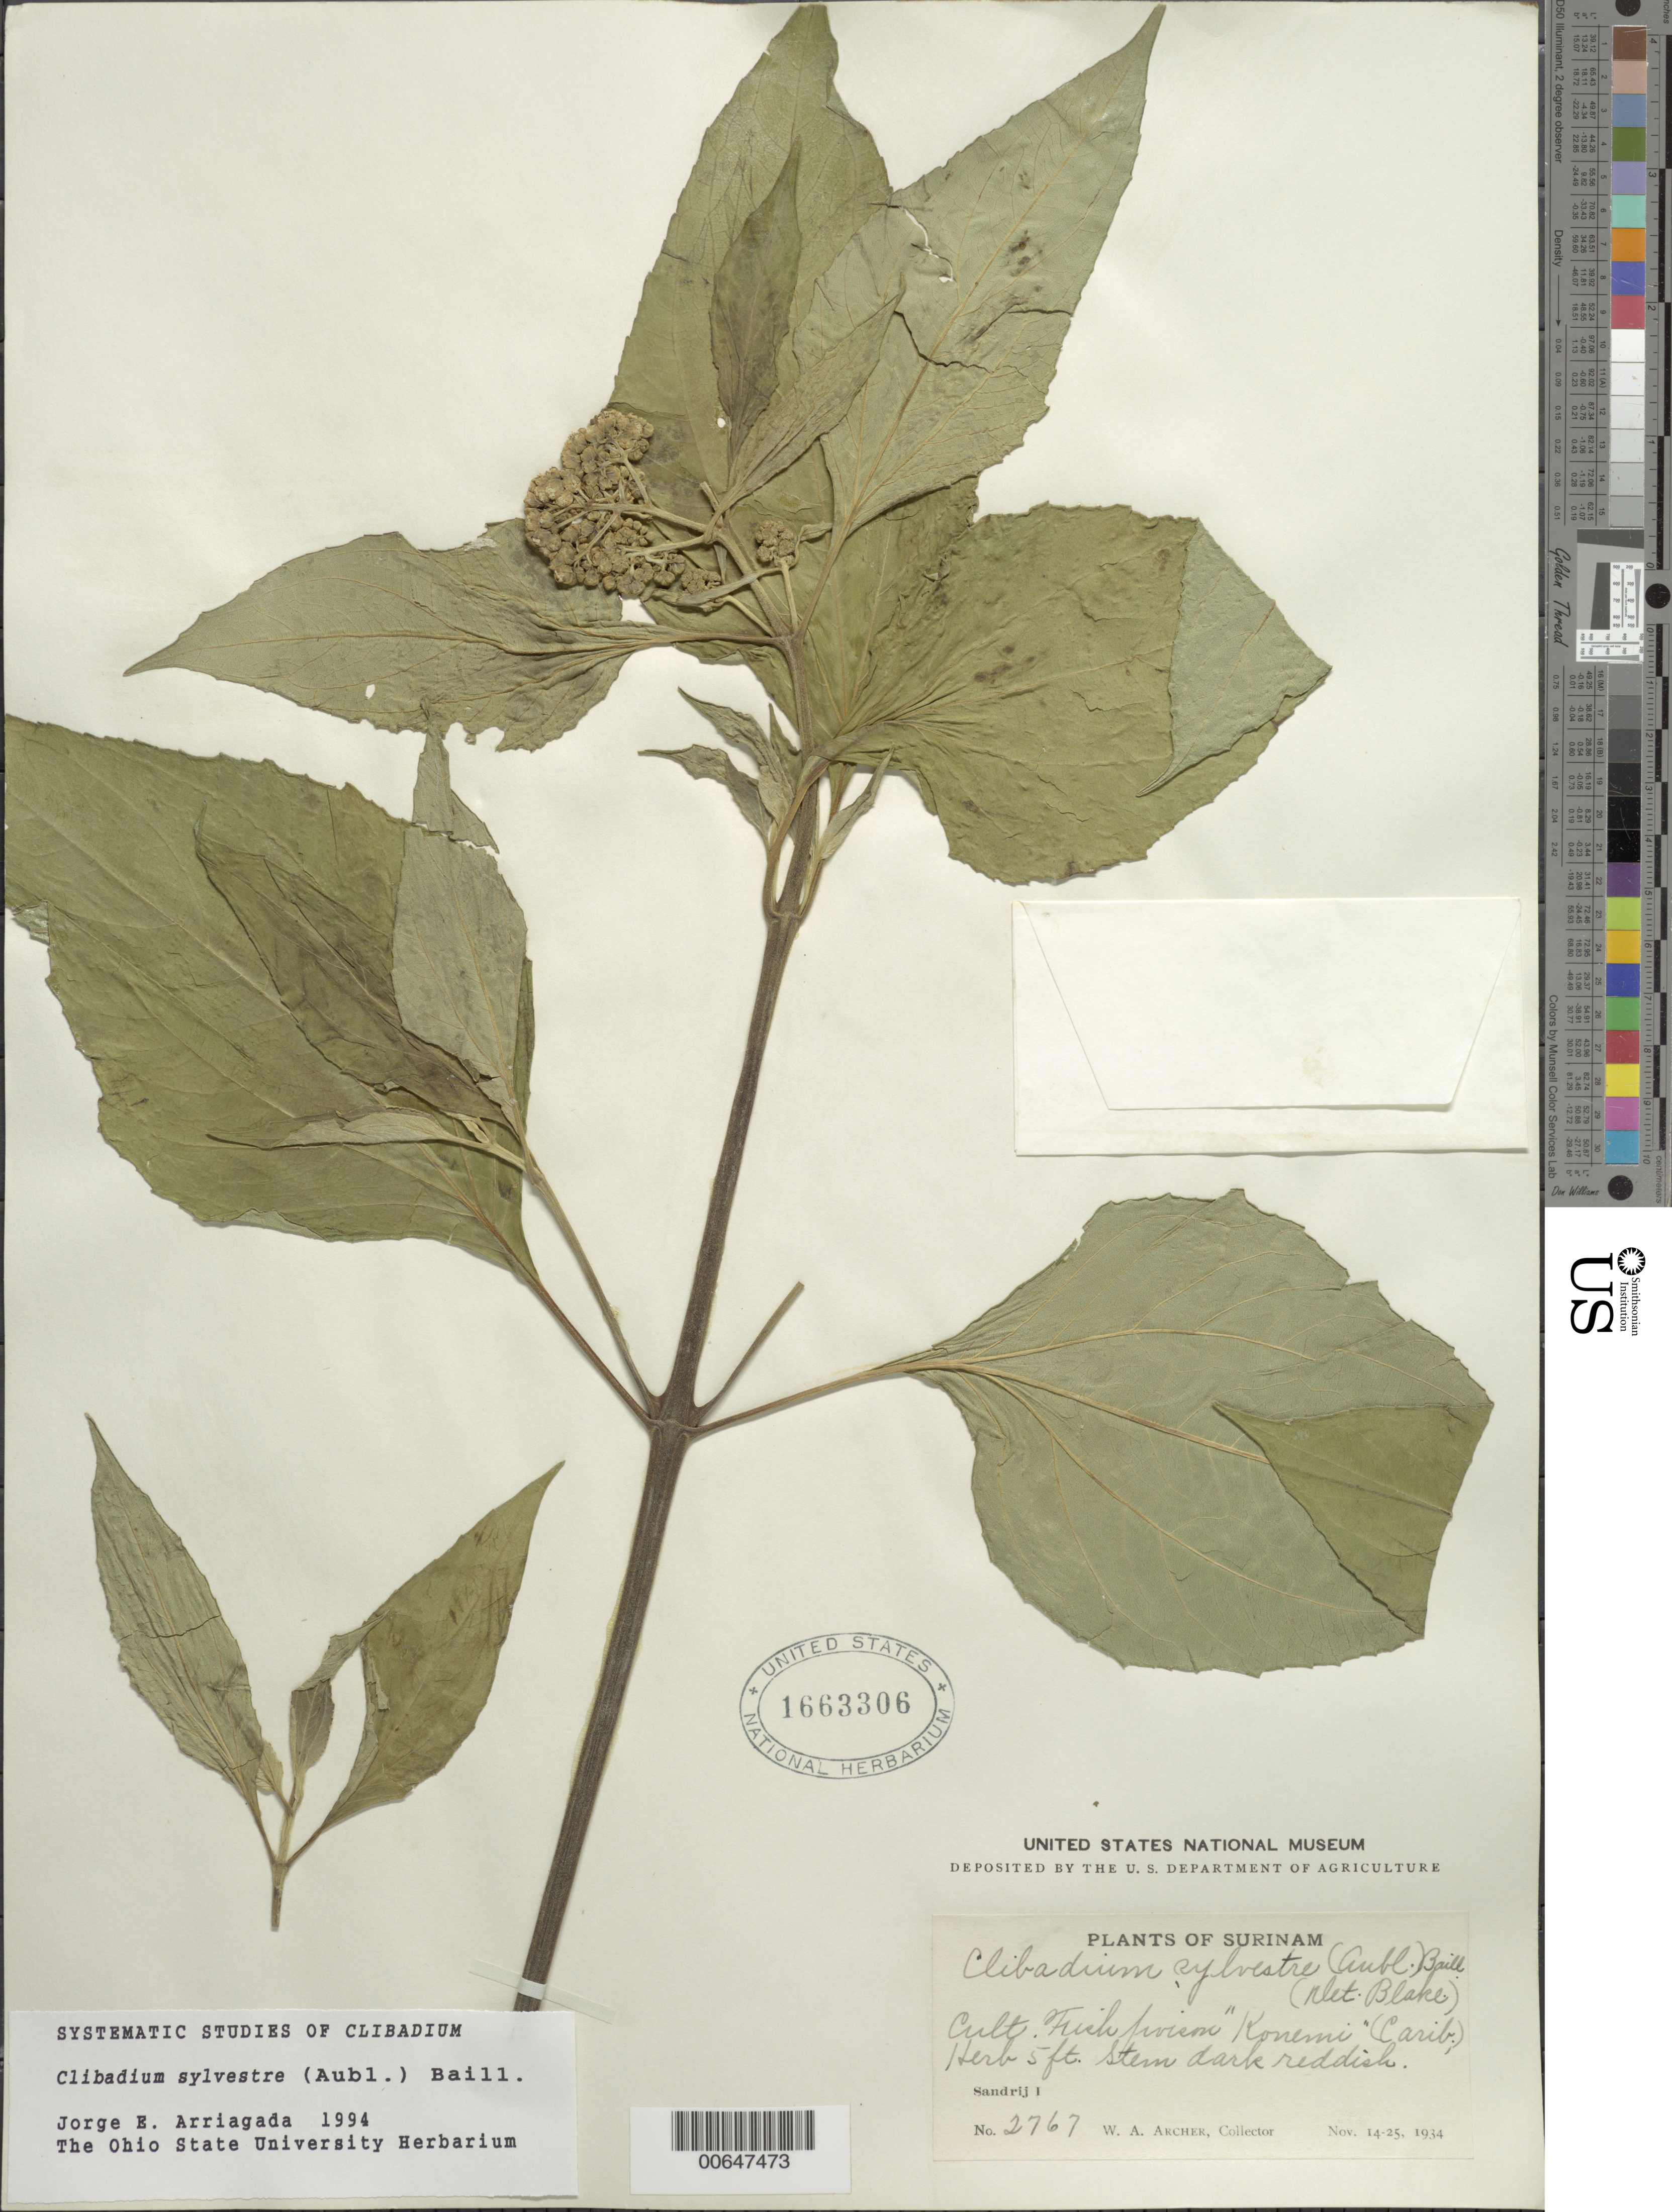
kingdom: Plantae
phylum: Tracheophyta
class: Magnoliopsida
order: Asterales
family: Asteraceae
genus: Clibadium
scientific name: Clibadium sylvestre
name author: (Aubl.) Baill.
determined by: Arriagada, J. E.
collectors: W. A. Archer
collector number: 2767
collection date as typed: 14-Nov-34 to 25-Nov-34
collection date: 1934-11-14/1934-11-25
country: Suriname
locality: Zanderij I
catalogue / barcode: US 1663306